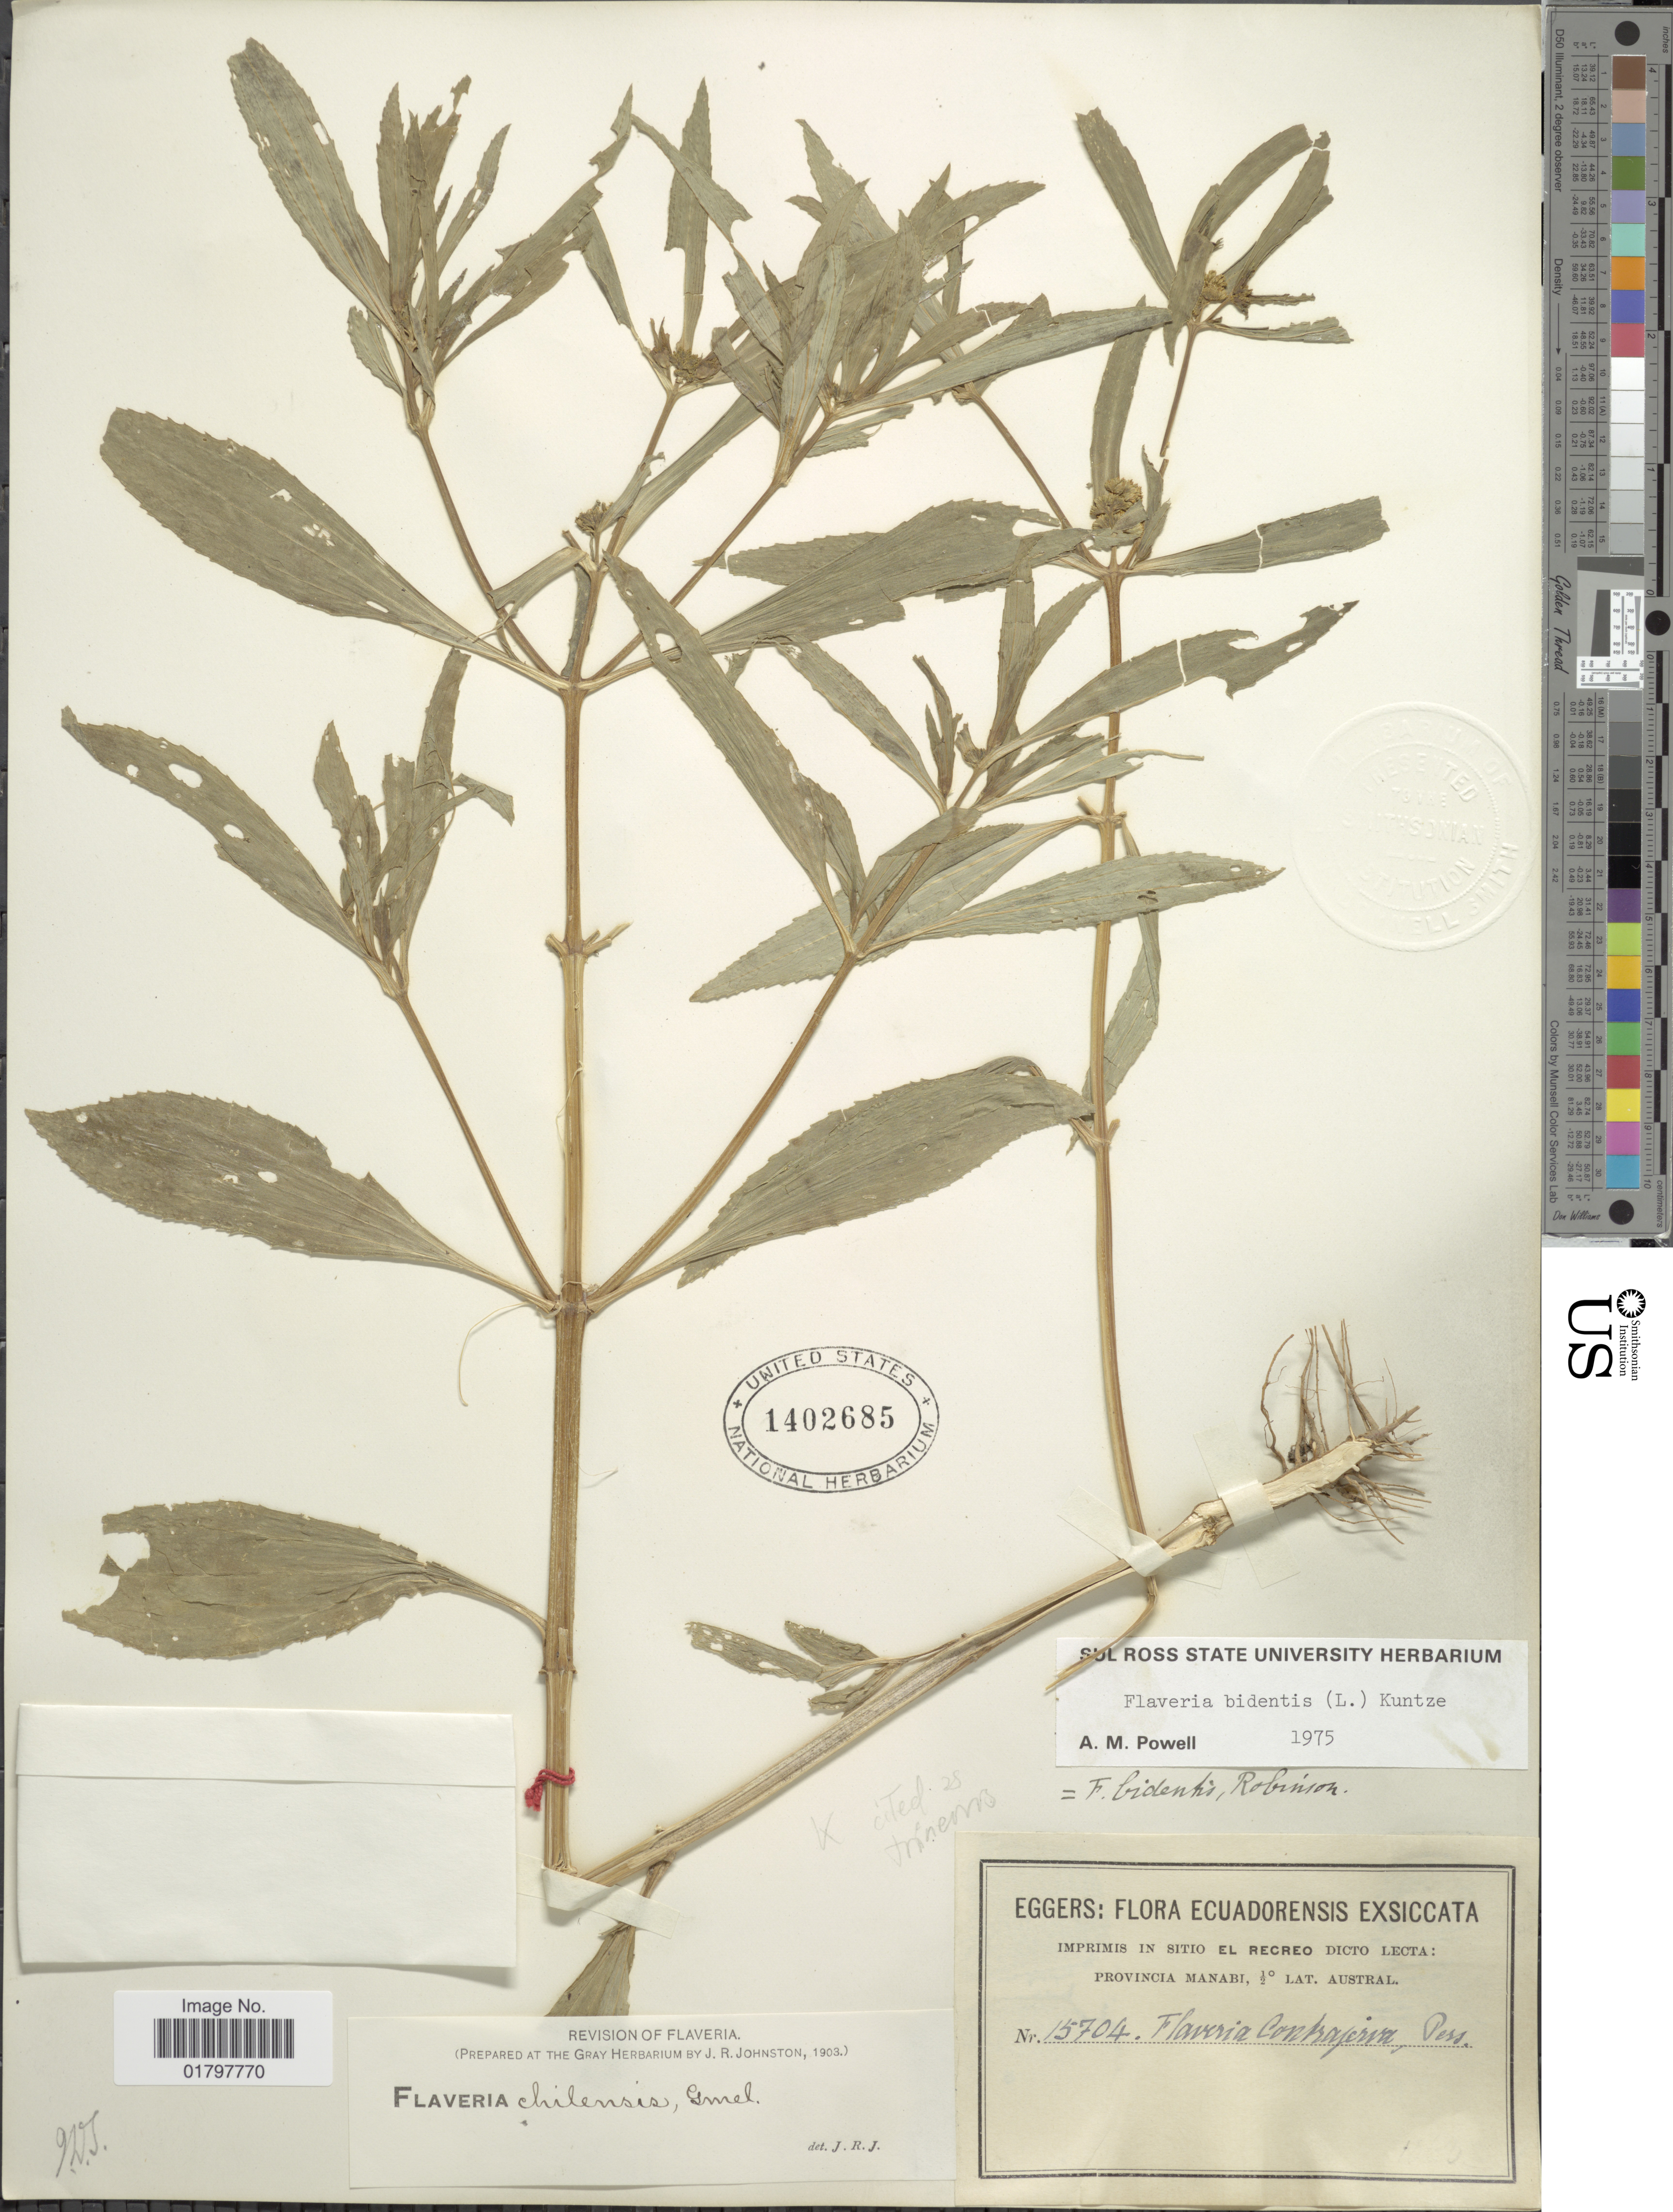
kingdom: Plantae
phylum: Tracheophyta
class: Magnoliopsida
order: Asterales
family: Asteraceae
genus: Flaveria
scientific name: Flaveria bidentis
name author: (L.) Kuntze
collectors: -. Eggers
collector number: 15704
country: Ecuador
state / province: Manabí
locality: Provincia Manabi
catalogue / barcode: US 1402685